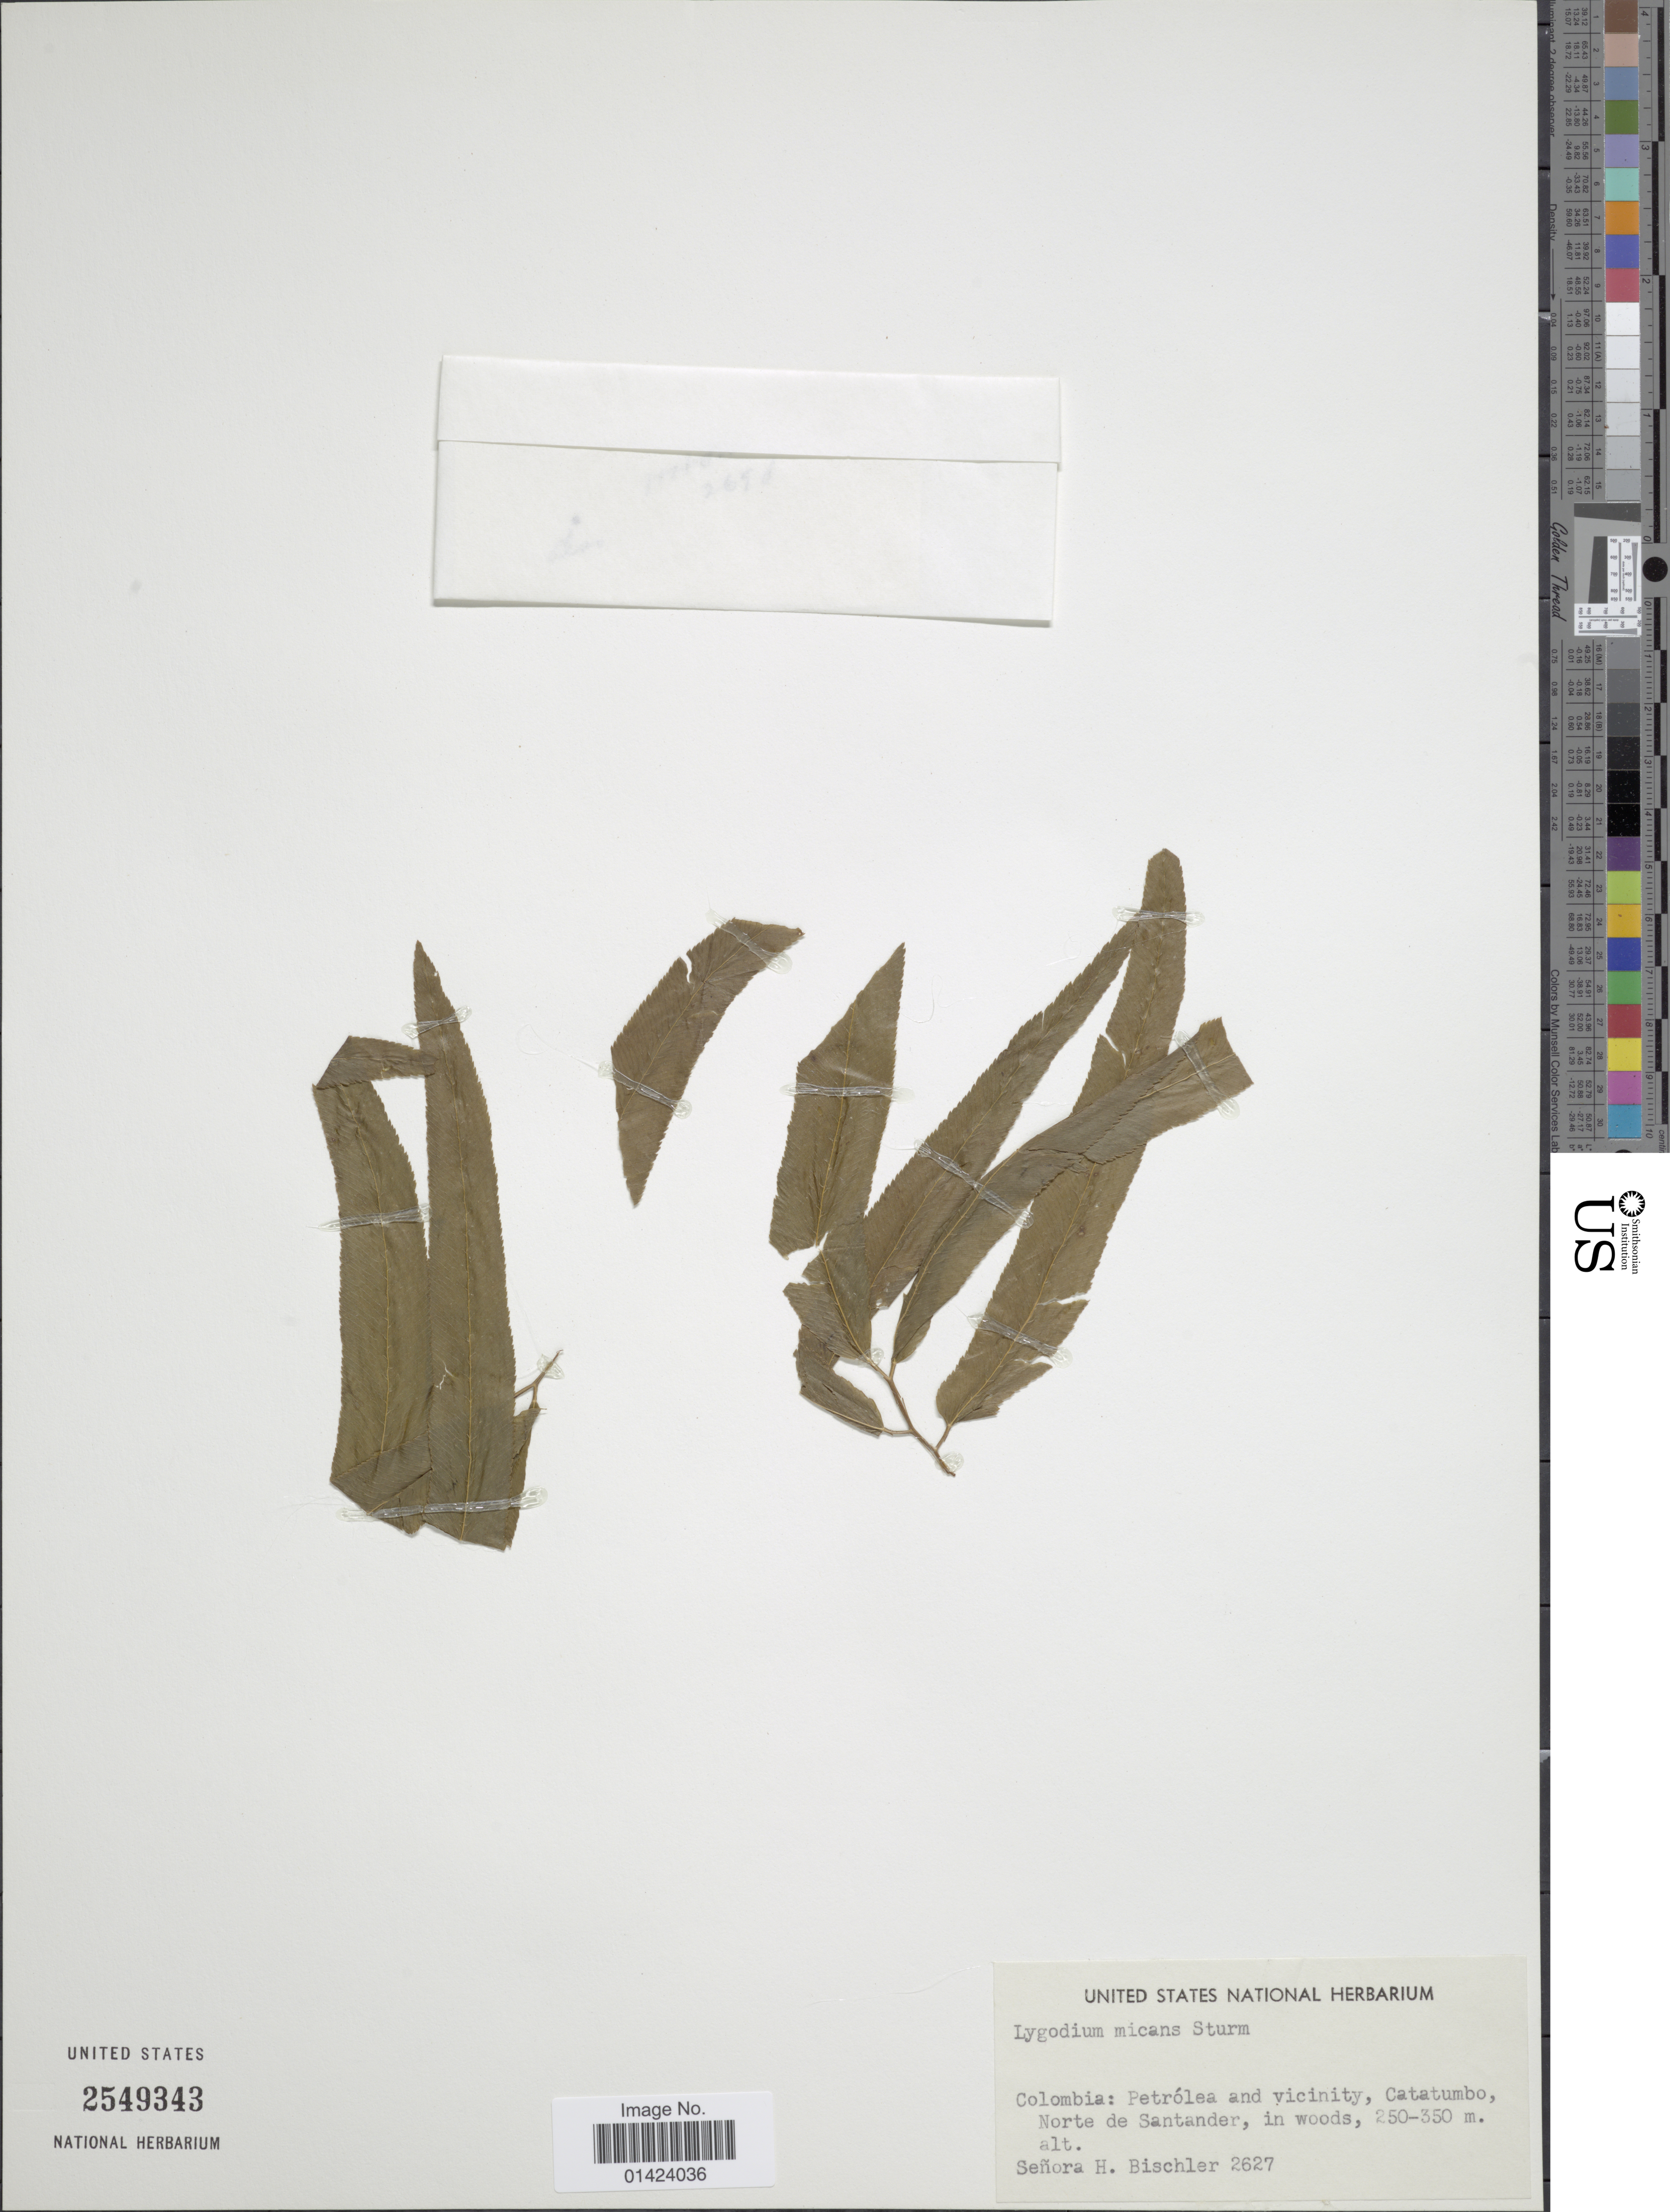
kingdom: Plantae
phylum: Tracheophyta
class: Polypodiopsida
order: Schizaeales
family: Lygodiaceae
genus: Lygodium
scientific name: Lygodium volubile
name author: Sw.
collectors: S. Bischler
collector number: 2627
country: Colombia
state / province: Norte de Santander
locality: Colombia: Petrélea and vicinity , Catatumbo, Norte de Santander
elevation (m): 250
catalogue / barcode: US 2549343